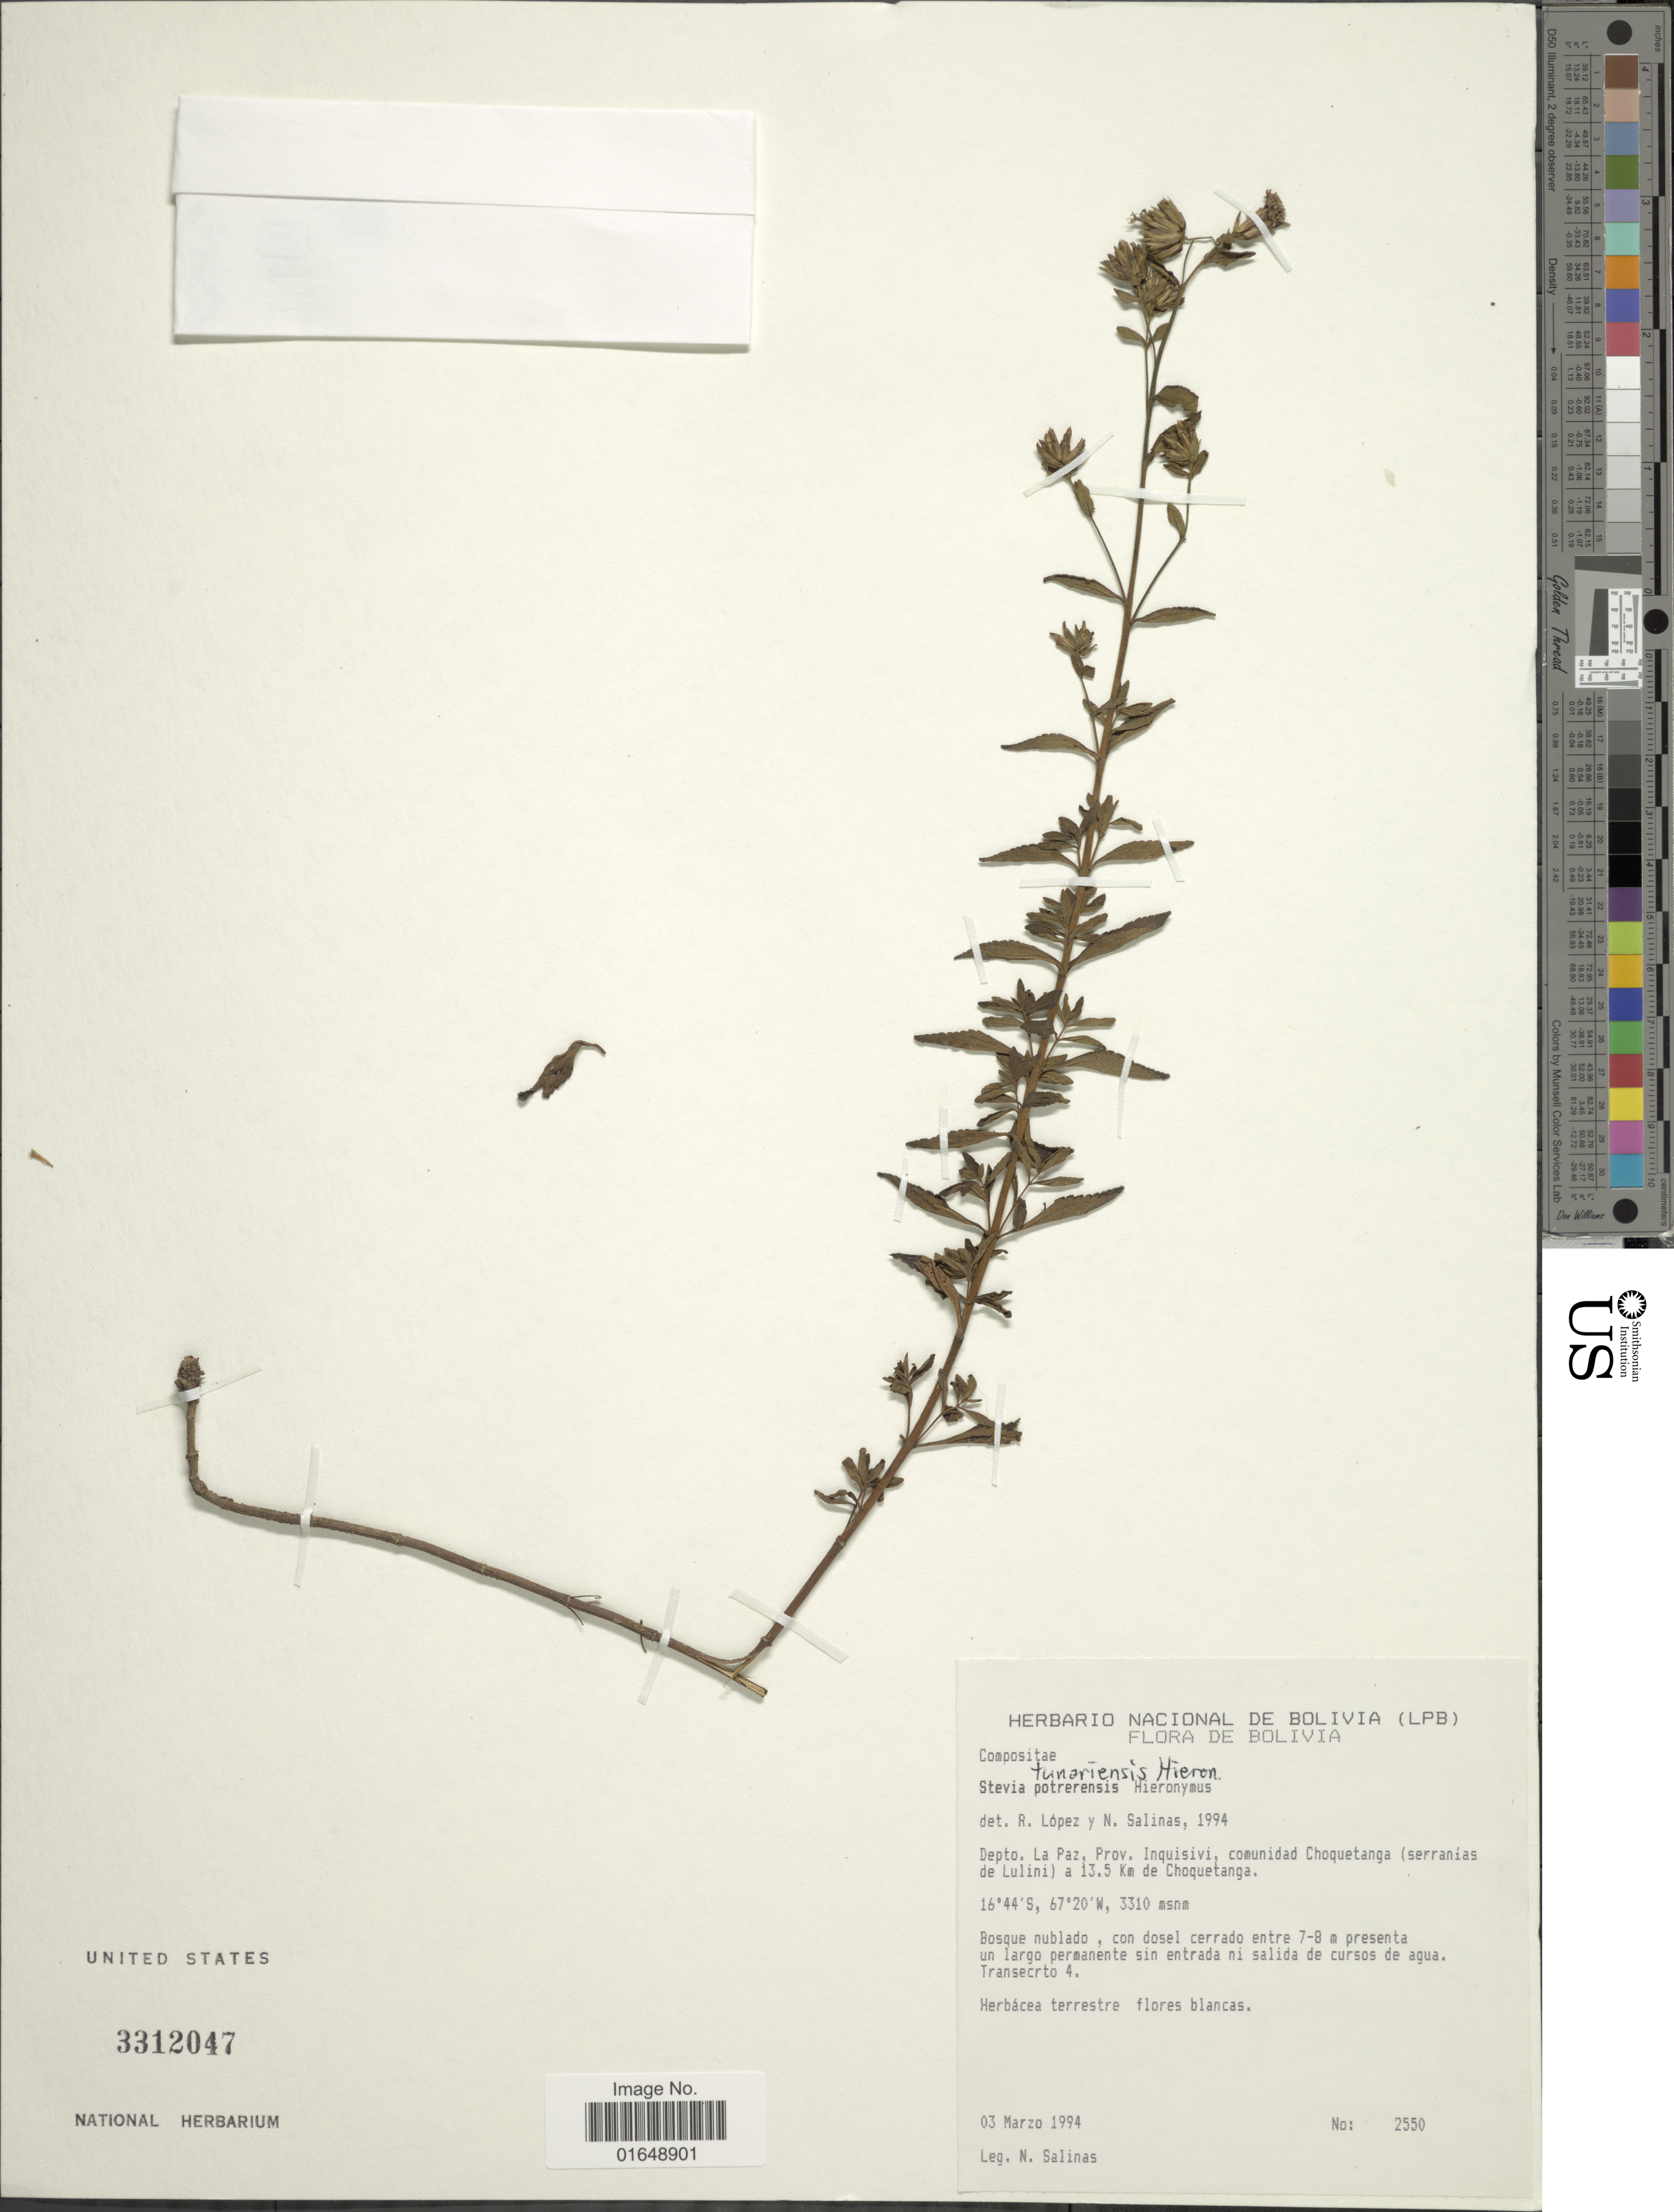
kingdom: Plantae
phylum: Tracheophyta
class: Magnoliopsida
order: Asterales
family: Asteraceae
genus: Stevia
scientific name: Stevia tunariensis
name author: Hieron.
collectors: N. Salinas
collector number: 2550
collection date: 1994-03-03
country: Bolivia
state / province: La Paz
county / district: Inquisivi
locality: Depto. La Paz, Prov. Inquisivi, comunidad Choquetanga (serrinias de Lulini) a 13.5 Km de Choquetanga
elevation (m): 3310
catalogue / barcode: US 3312047